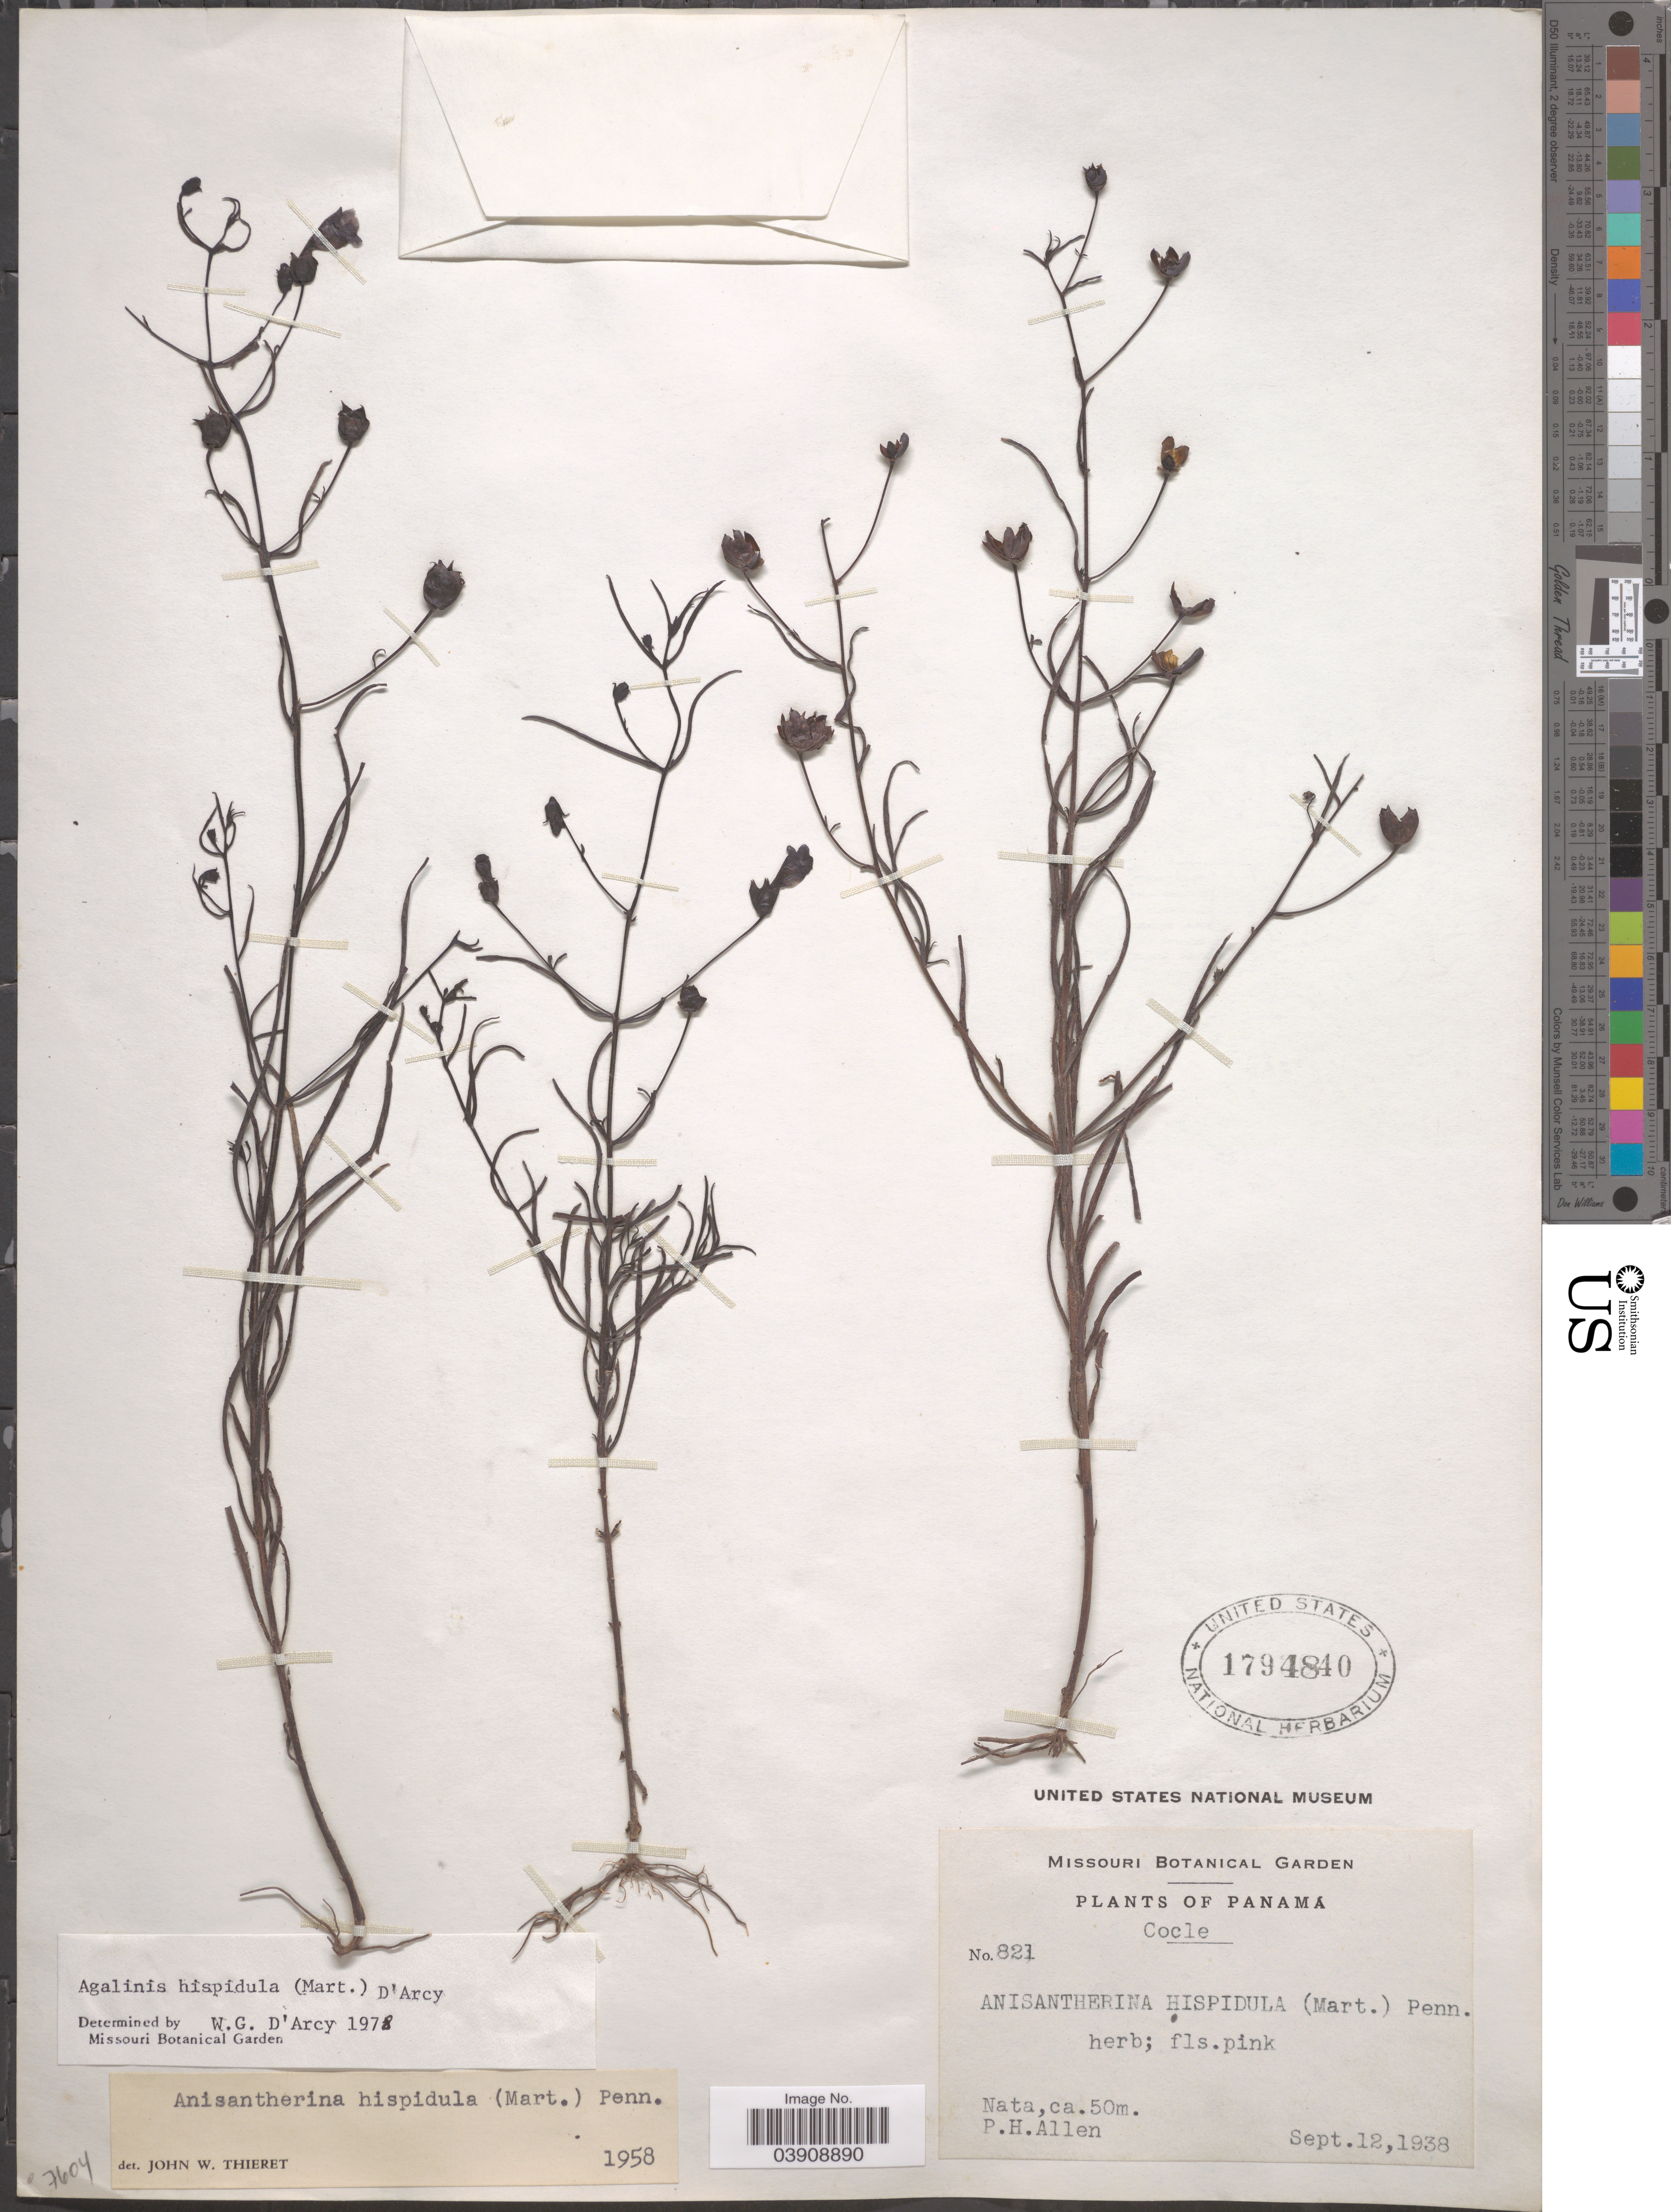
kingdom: Plantae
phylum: Tracheophyta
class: Magnoliopsida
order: Lamiales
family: Orobanchaceae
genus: Agalinis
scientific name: Agalinis hispidula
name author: (Mart.) D'Arcy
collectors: P. H. Allen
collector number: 821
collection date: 1938-09-12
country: Panama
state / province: Cocle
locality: Nata.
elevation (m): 50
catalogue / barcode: US 1794840